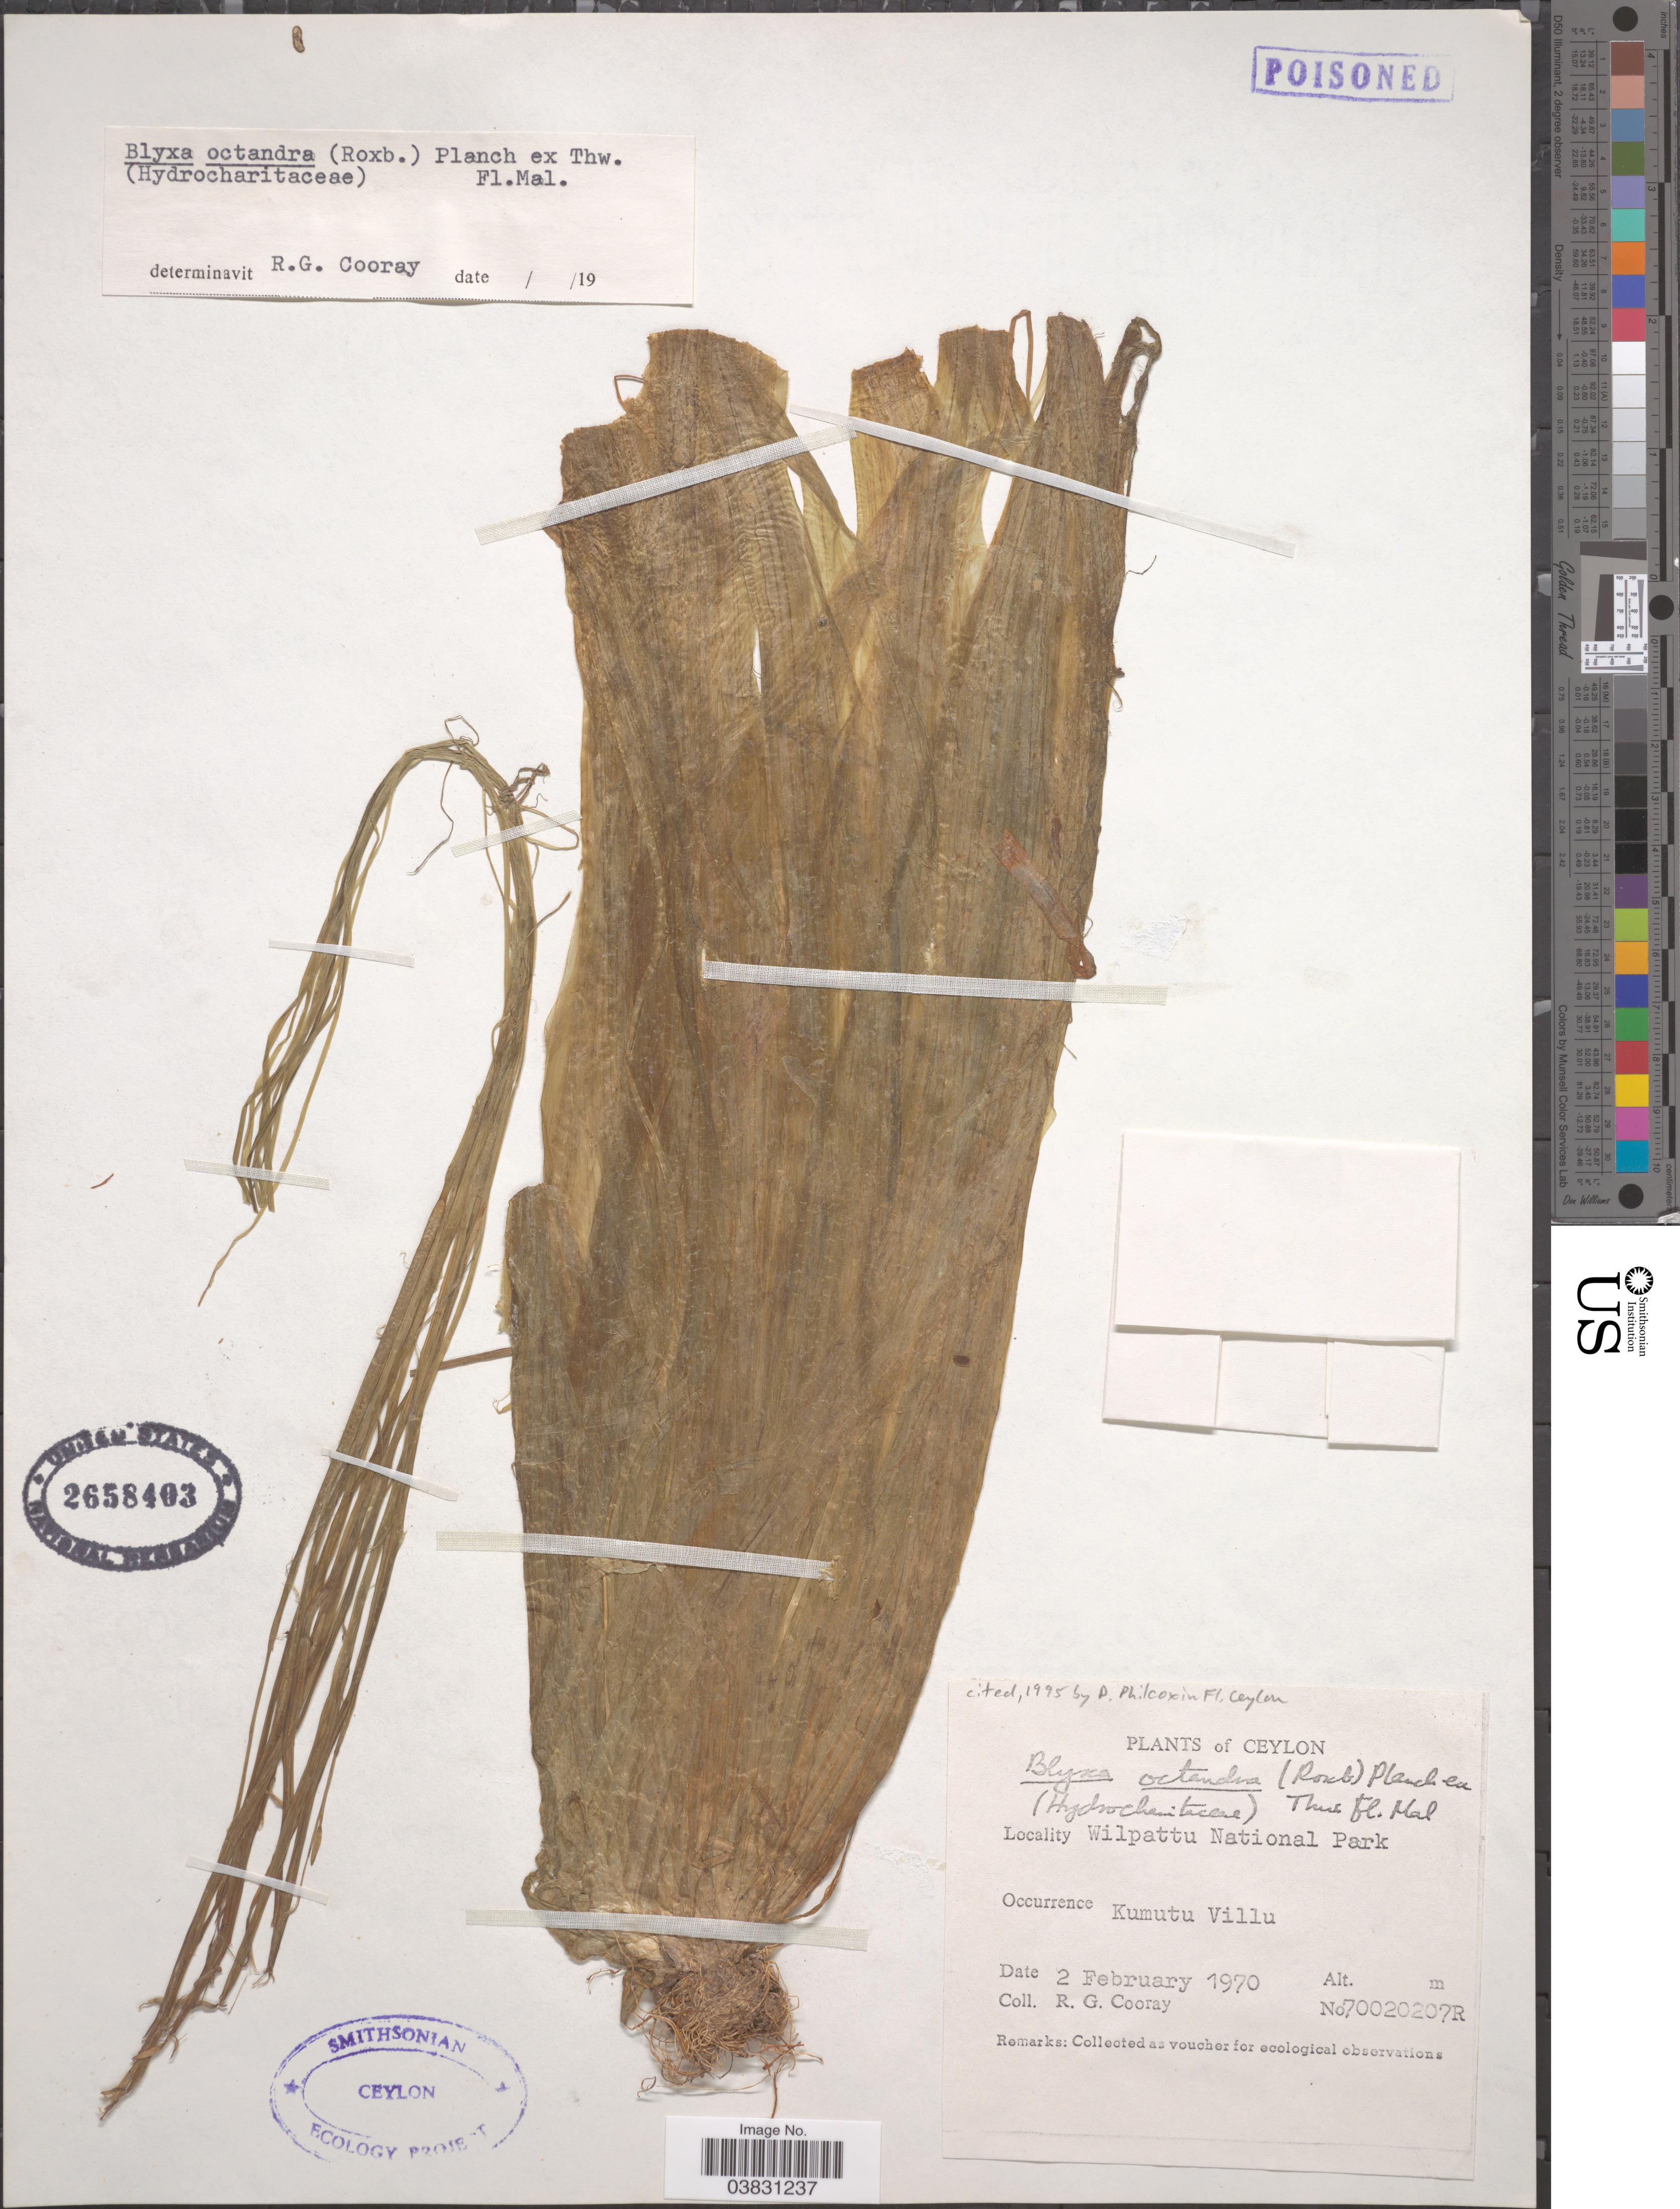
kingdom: Plantae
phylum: Tracheophyta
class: Liliopsida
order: Alismatales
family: Hydrocharitaceae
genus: Blyxa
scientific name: Blyxa octandra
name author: (Roxb.) Planch. ex Thwaites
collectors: R. Cooray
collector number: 70020207R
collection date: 1970-02-02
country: Sri Lanka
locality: Ceylon. Wilpattu National Park. Kumutu Villu.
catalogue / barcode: US 2658403